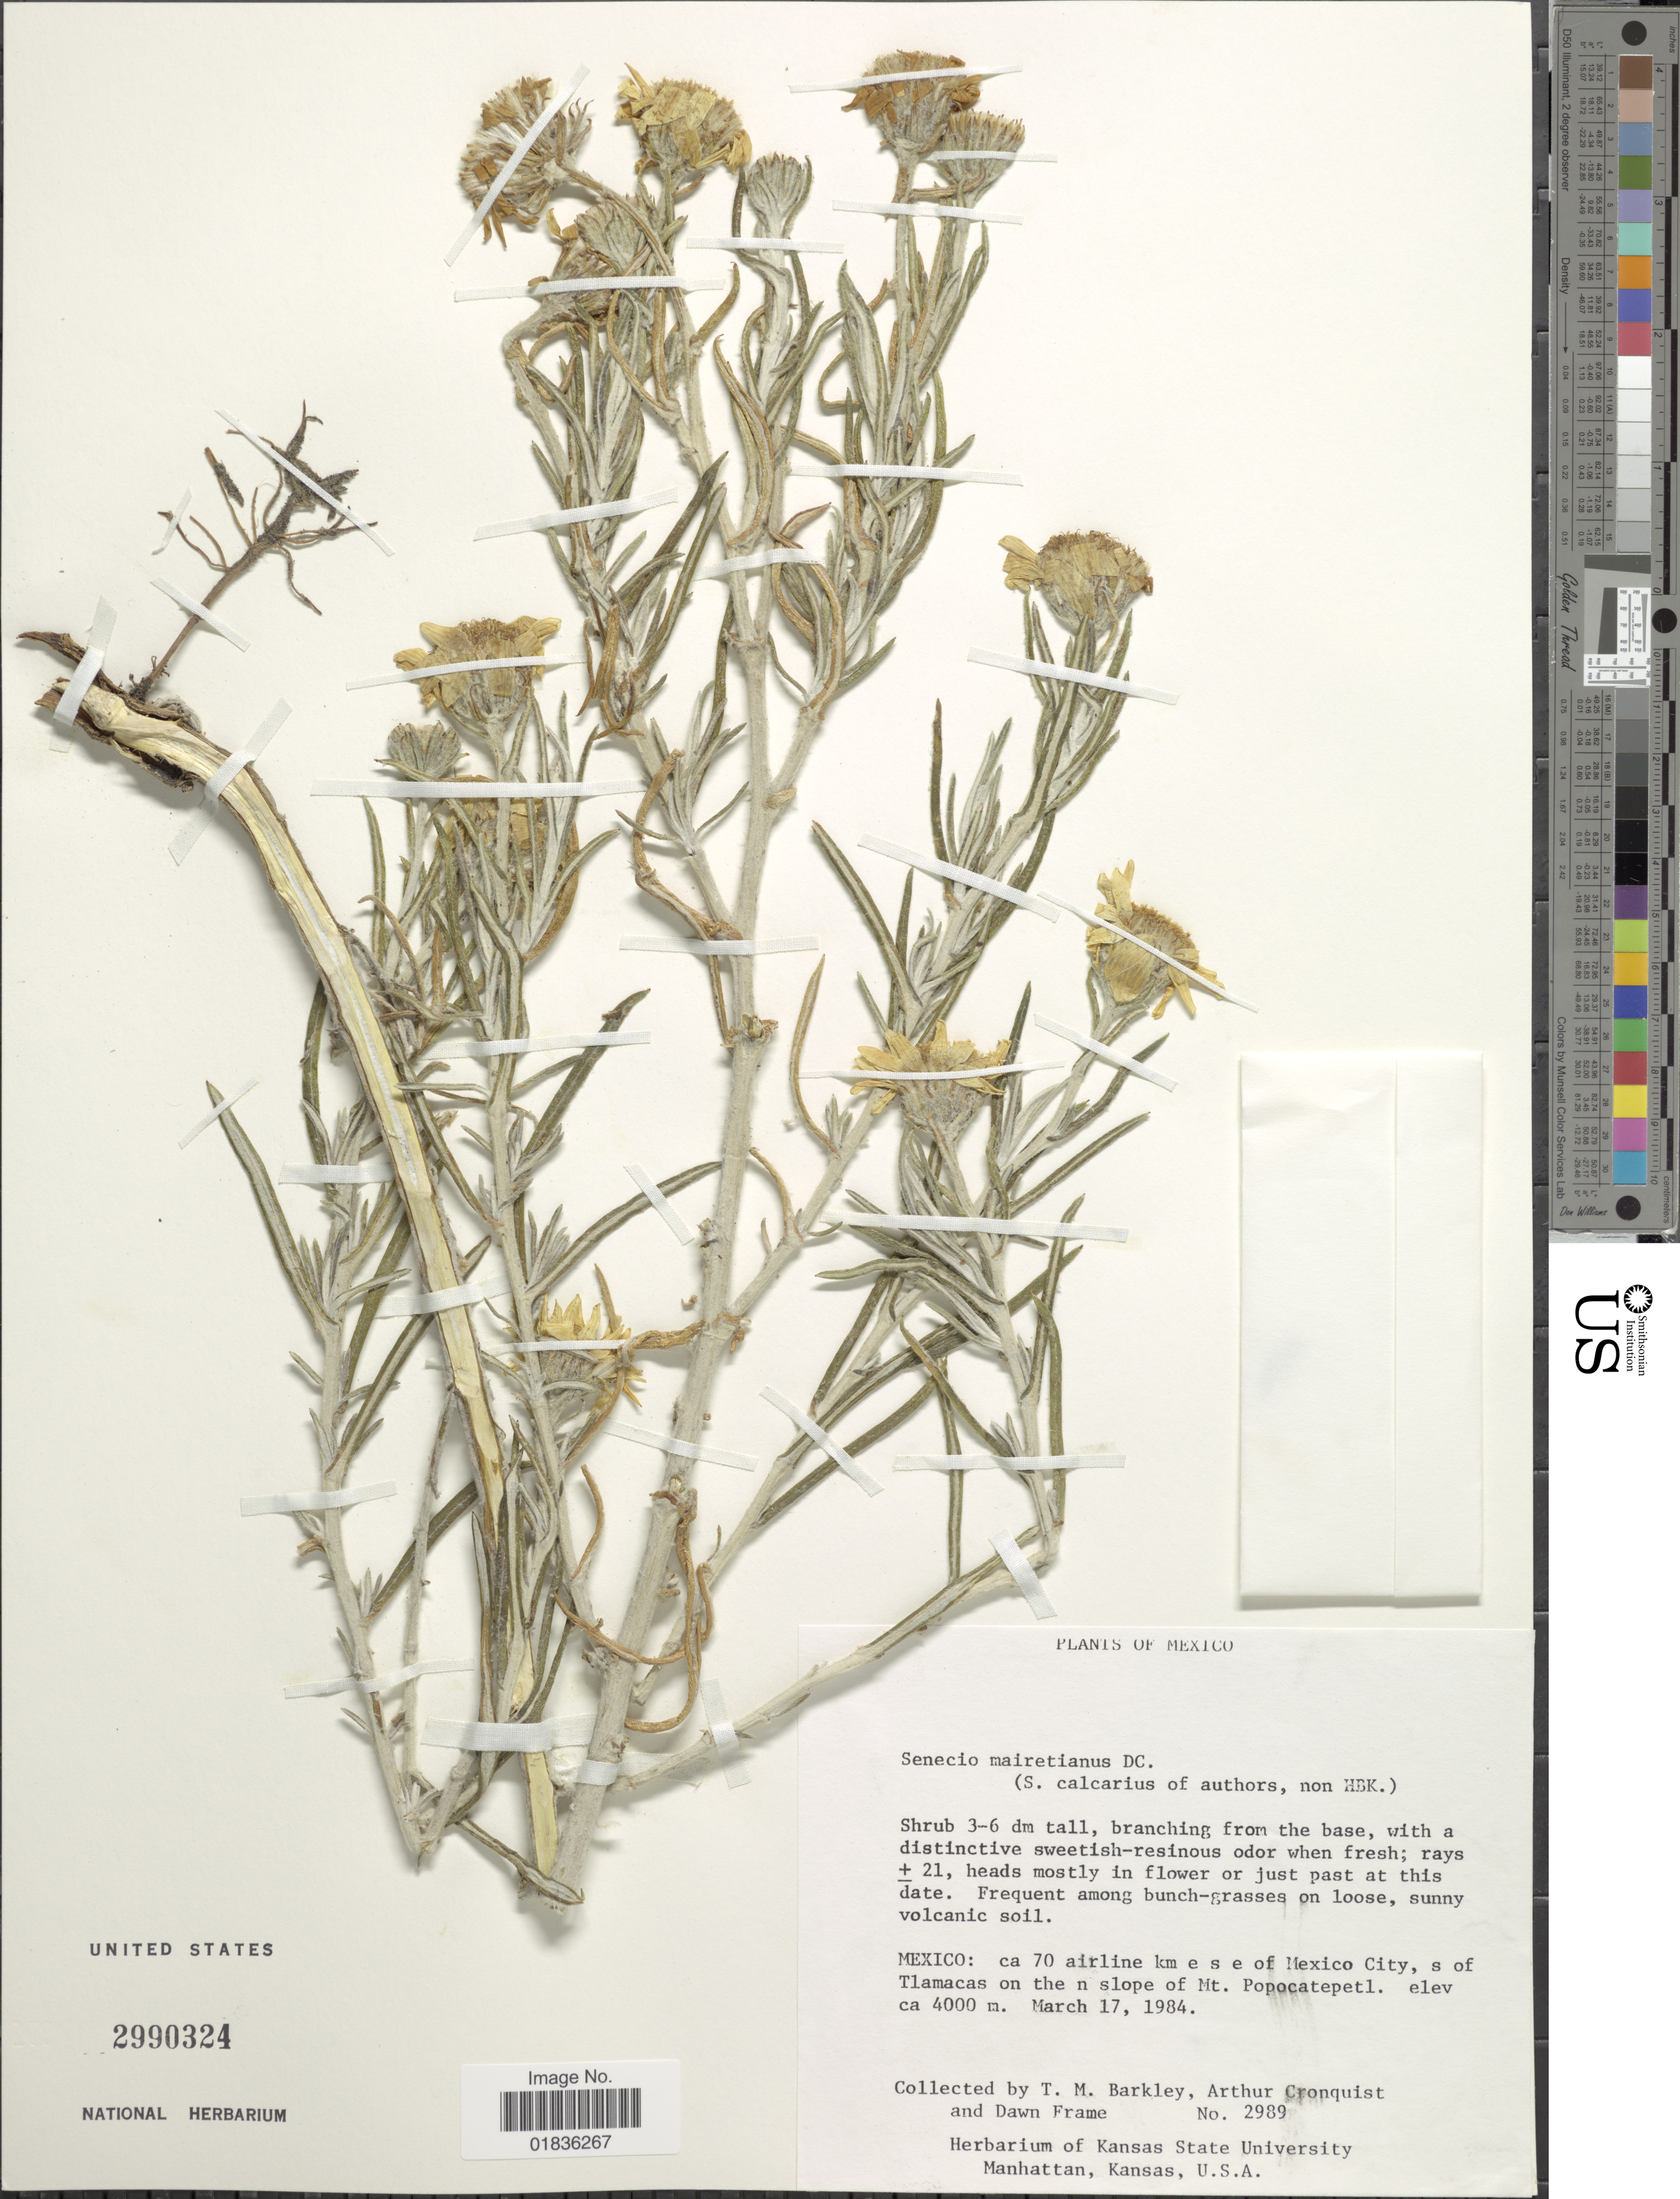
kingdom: Plantae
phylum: Tracheophyta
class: Magnoliopsida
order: Asterales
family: Asteraceae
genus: Senecio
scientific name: Senecio mairetianus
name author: DC.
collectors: T. M. Barkley, A. J. Cronquist & D. Frame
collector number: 2989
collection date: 1984-03-17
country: Mexico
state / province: México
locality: Ca 70 airline km e s e of Mexico City, s of Tlamacas on the n slope of Mt. Popocatepetl.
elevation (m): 4000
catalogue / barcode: US 2990324